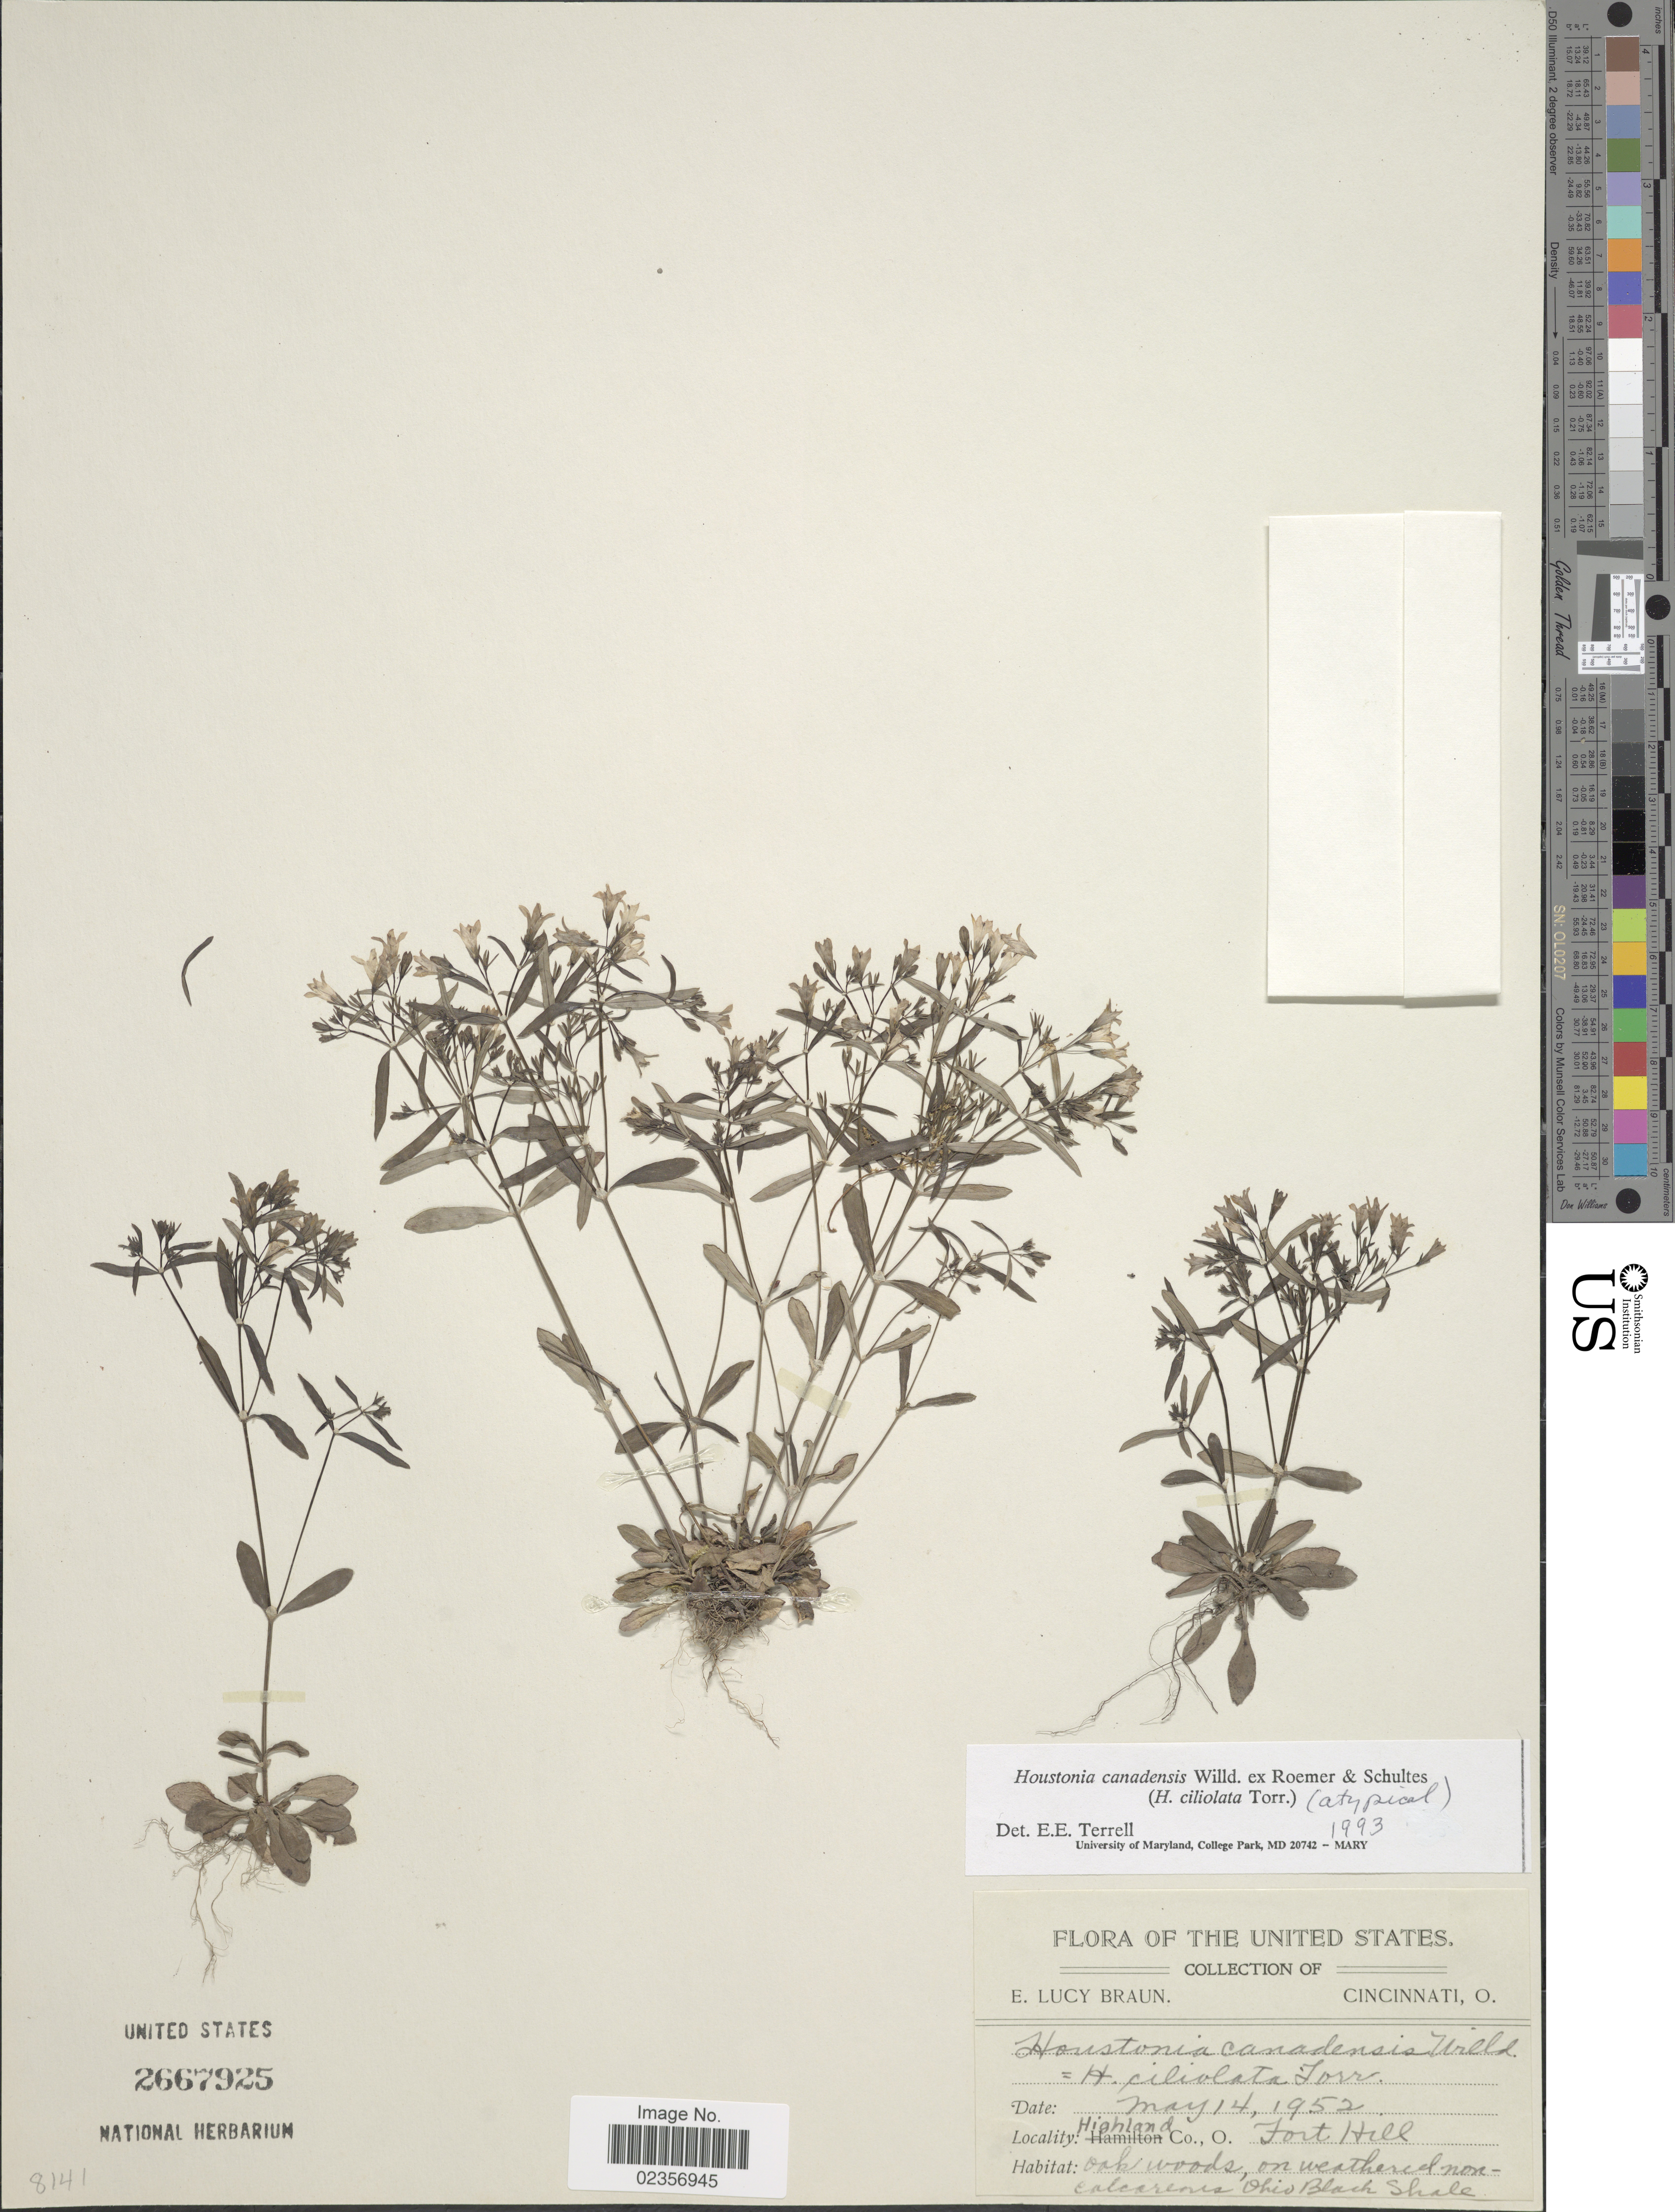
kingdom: Plantae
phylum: Tracheophyta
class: Magnoliopsida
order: Gentianales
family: Rubiaceae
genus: Houstonia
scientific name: Houstonia canadensis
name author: Willd.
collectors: E. L. Braun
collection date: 1952-05-14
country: United States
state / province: Ohio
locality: Highland Co., Fort Hill, oak woods.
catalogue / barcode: US 2667925